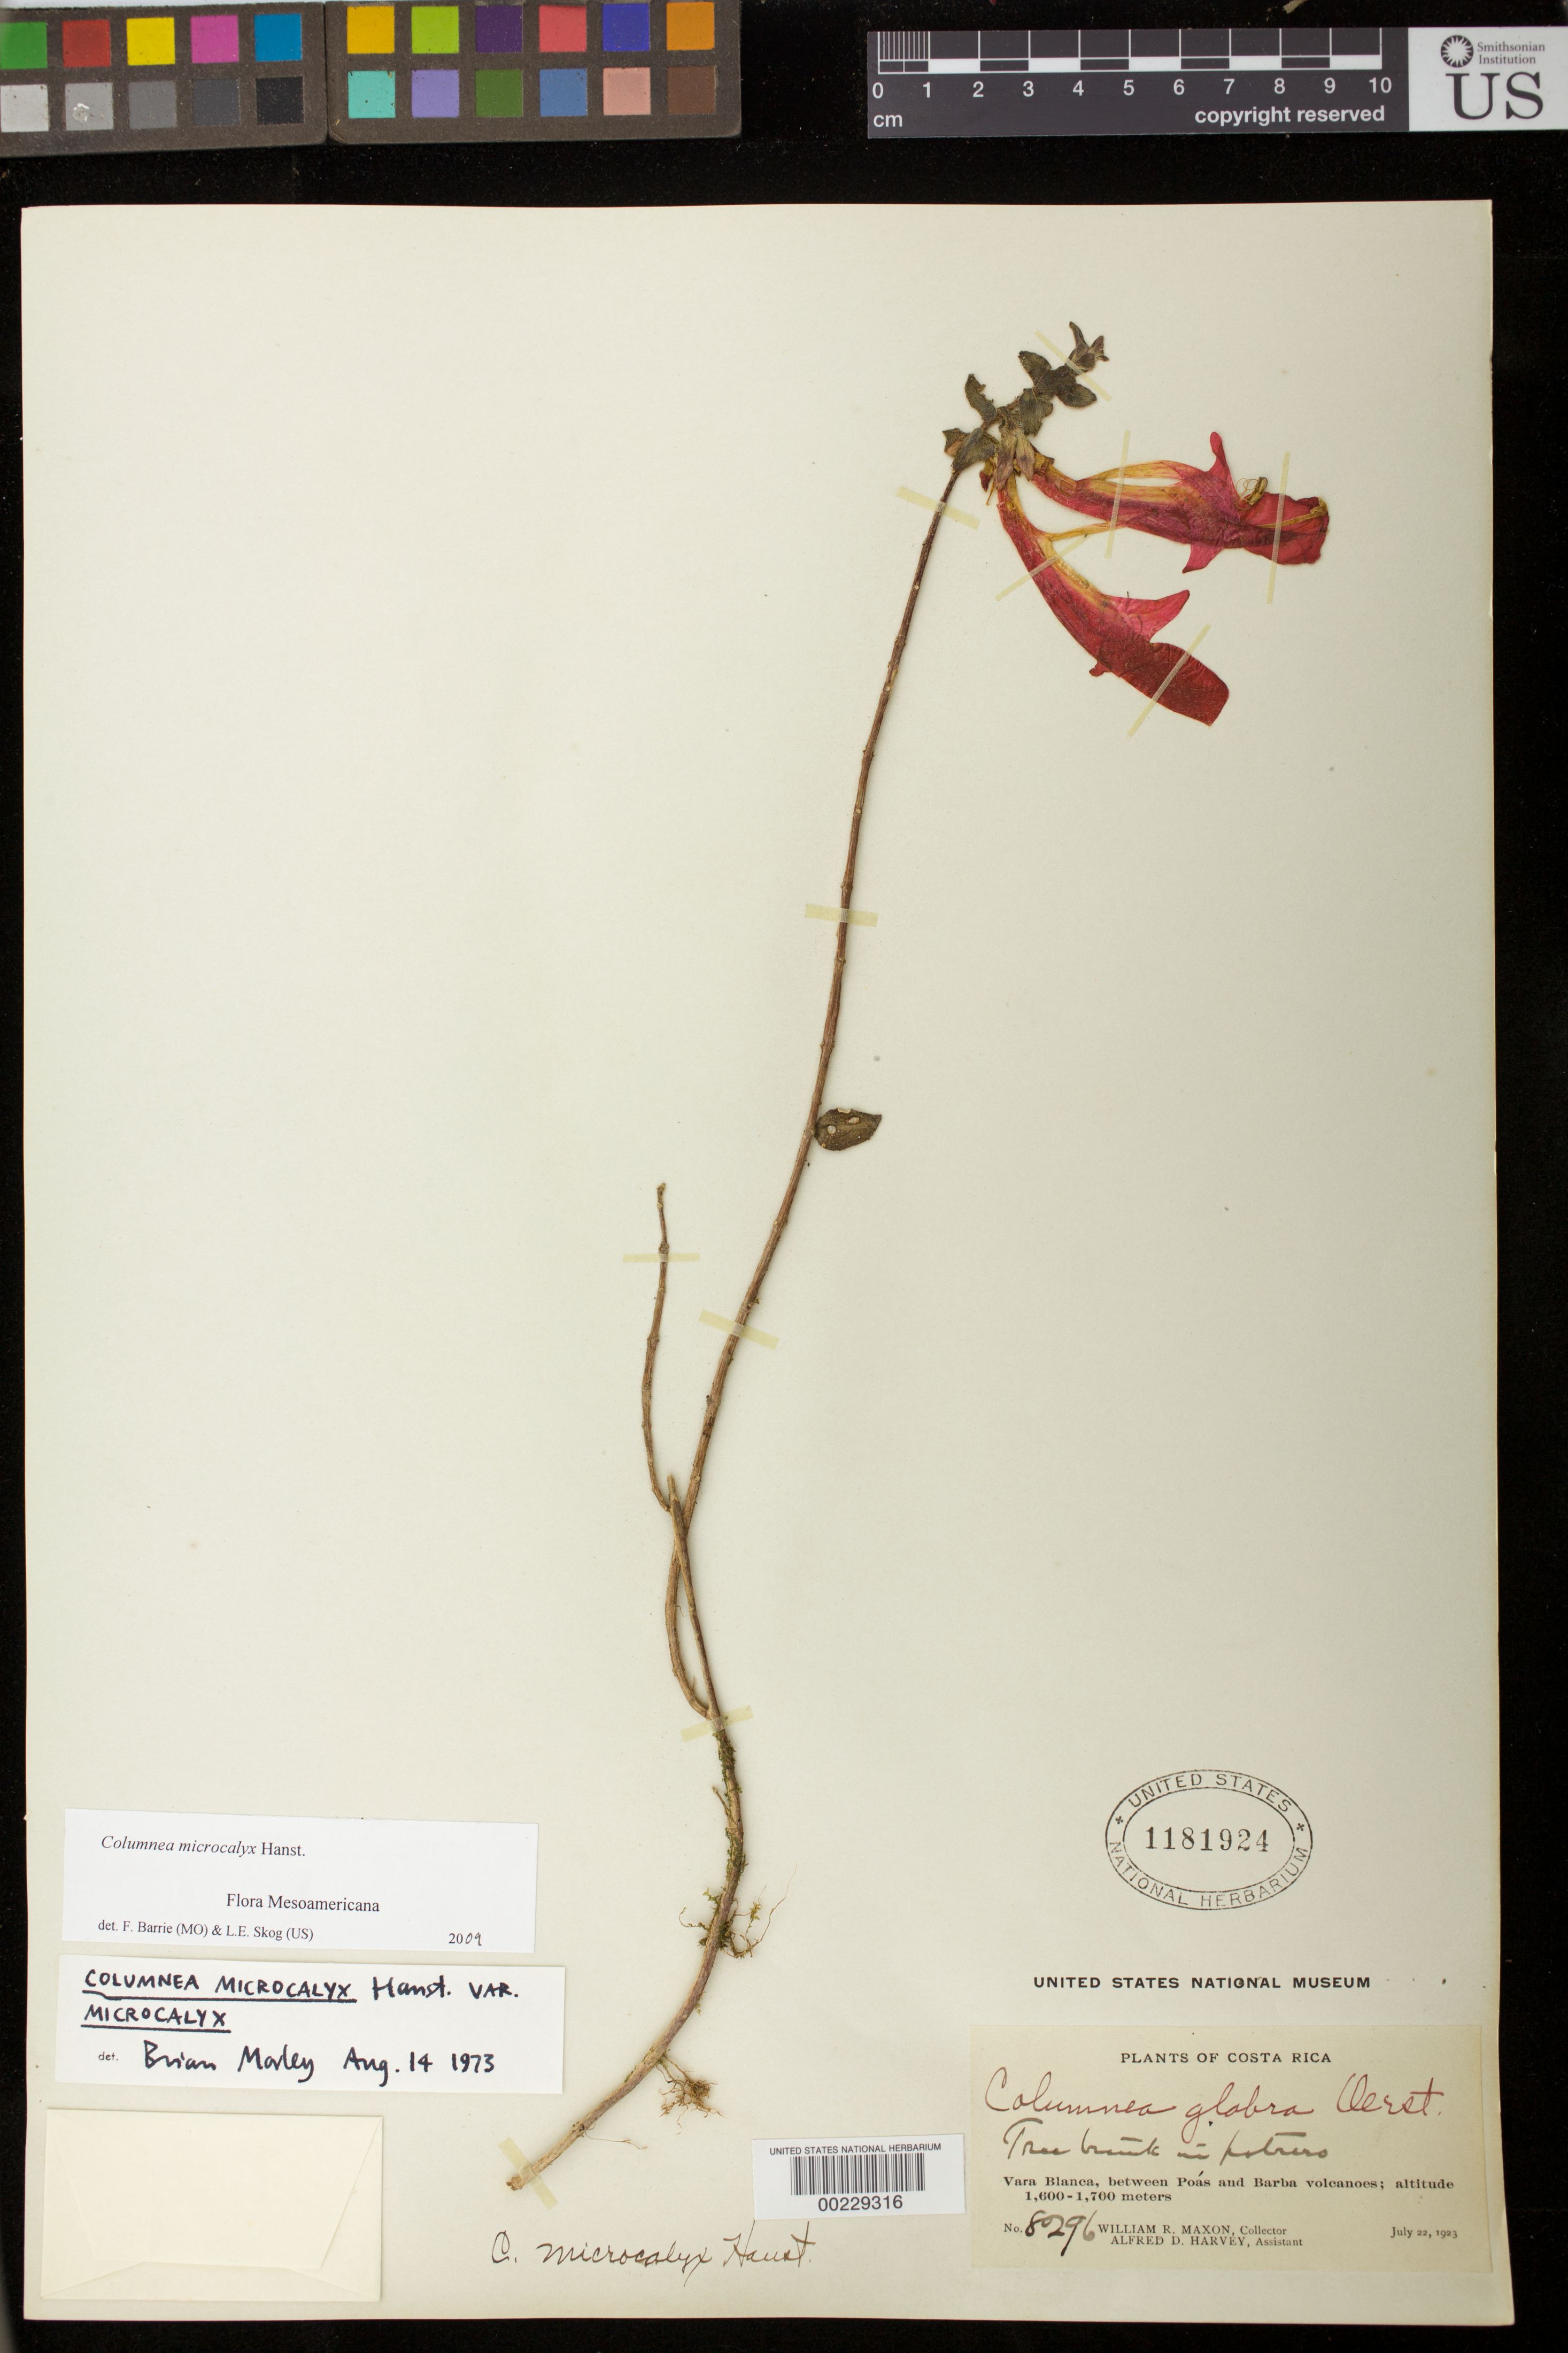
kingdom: Plantae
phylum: Tracheophyta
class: Magnoliopsida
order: Lamiales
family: Gesneriaceae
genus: Columnea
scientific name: Columnea microcalyx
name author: Hanst.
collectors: W. R. Maxon & A. D. Harvey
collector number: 8296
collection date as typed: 22 Jul 1923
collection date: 1923-07-22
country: Costa Rica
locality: Vara Blanca, between Poas and Barba volcanoes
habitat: Tree trunk in potrero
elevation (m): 1600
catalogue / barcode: US 1181924